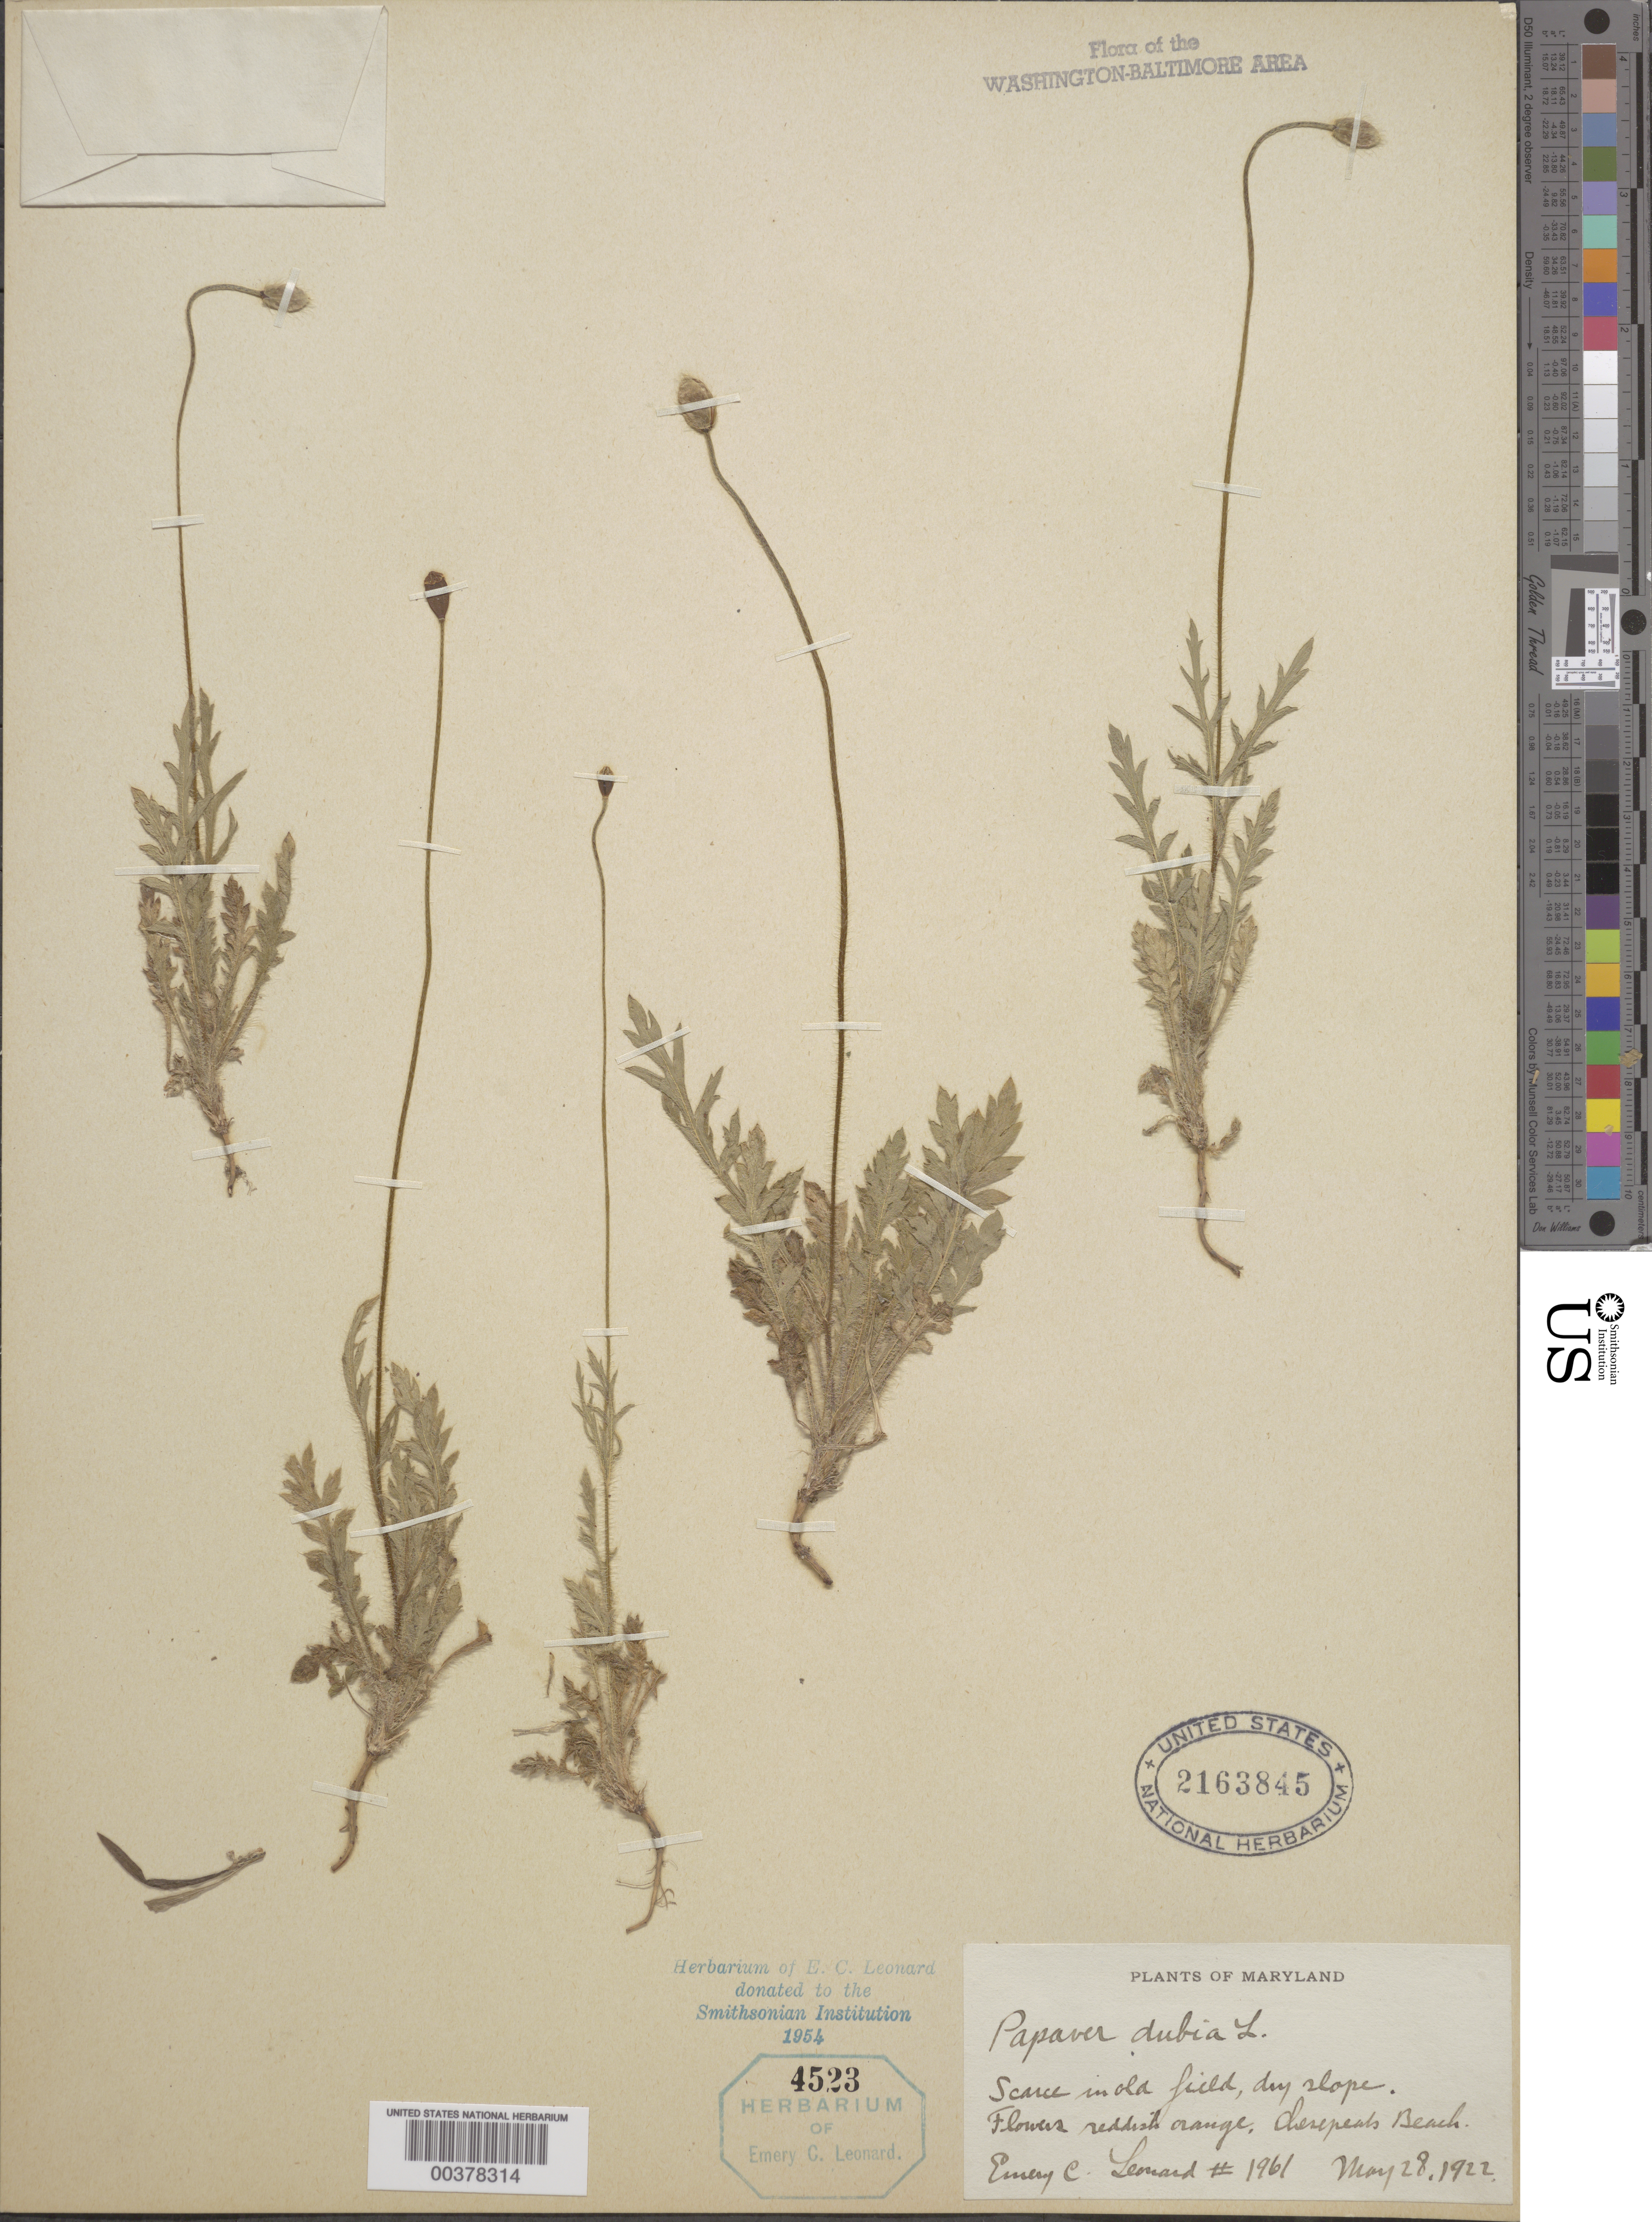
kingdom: Plantae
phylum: Tracheophyta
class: Magnoliopsida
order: Ranunculales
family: Papaveraceae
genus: Papaver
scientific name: Papaver dubium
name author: L.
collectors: E. C. Leonard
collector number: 1961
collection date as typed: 28 May 1922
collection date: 1922-05-28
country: United States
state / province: Maryland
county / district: Calvert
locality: Chesapeake Beach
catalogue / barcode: US 2163845